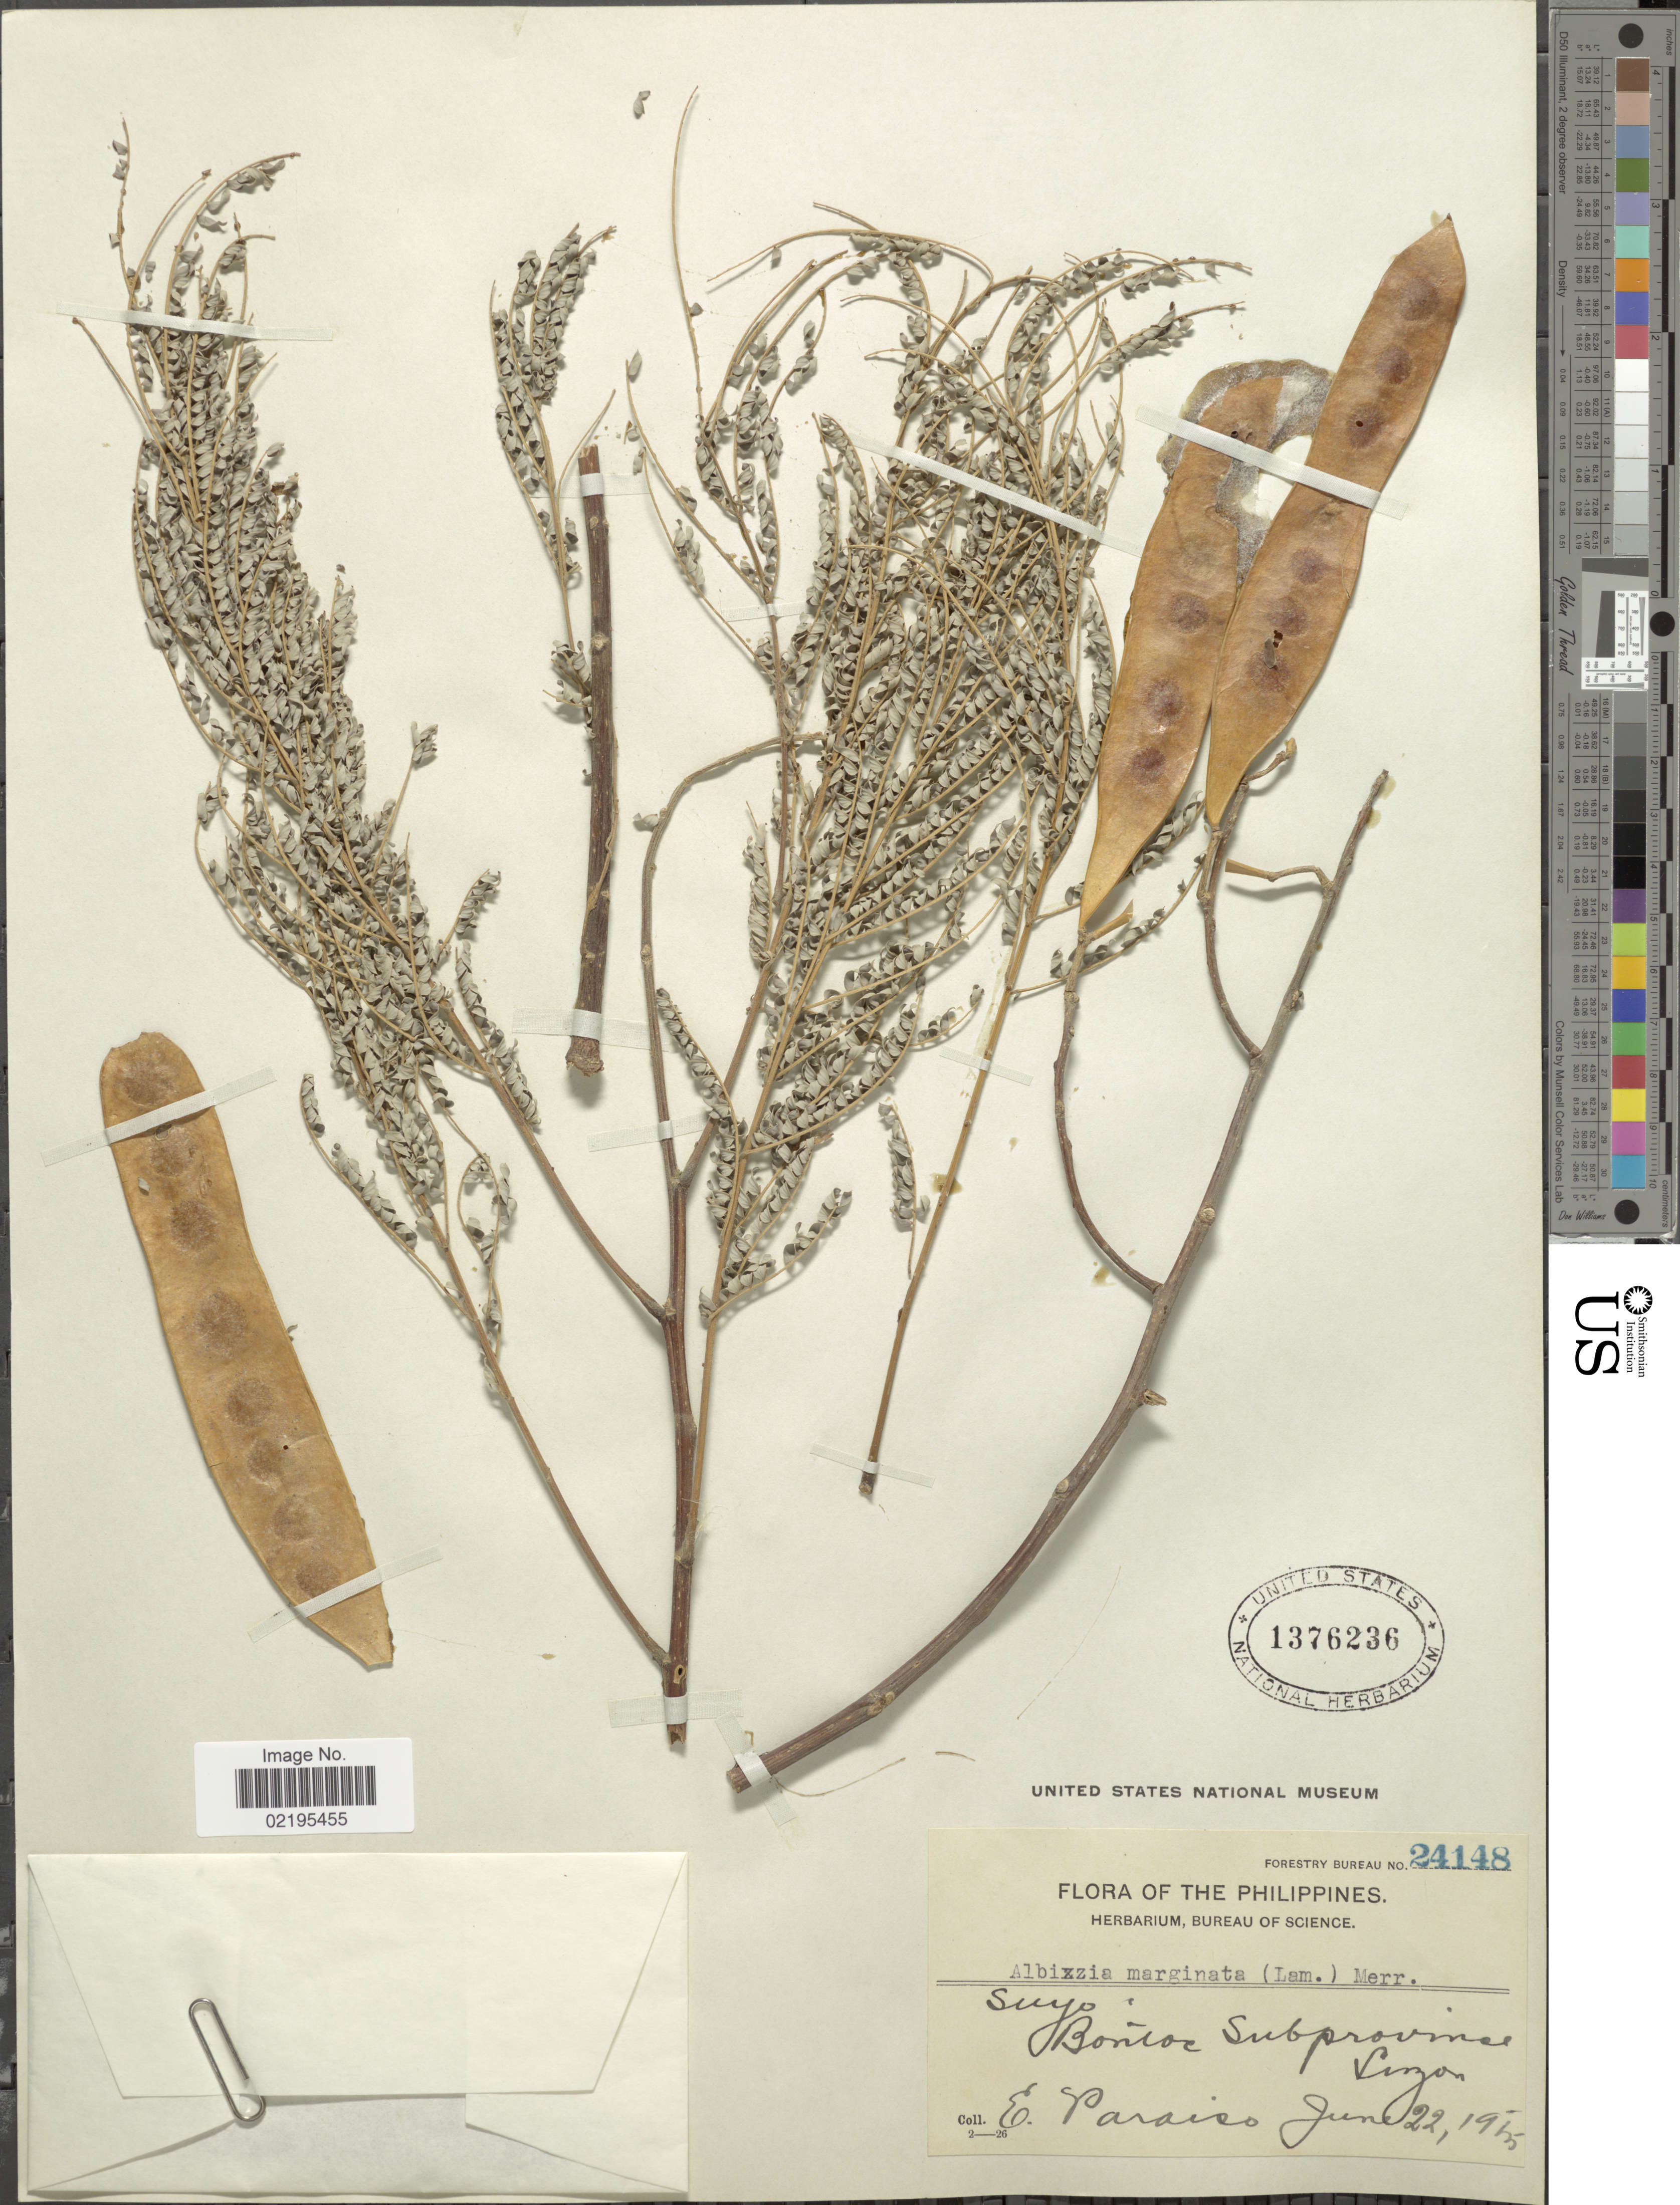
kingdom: Plantae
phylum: Tracheophyta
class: Magnoliopsida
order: Fabales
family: Fabaceae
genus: Albizia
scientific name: Albizia chinensis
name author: (Osbeck) Merr.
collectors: E. Paraiso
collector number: Forestry Bureau 24148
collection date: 1955-06-22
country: Philippines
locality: Suyo, Bontoc Subprovince, Luzon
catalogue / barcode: US 1376236